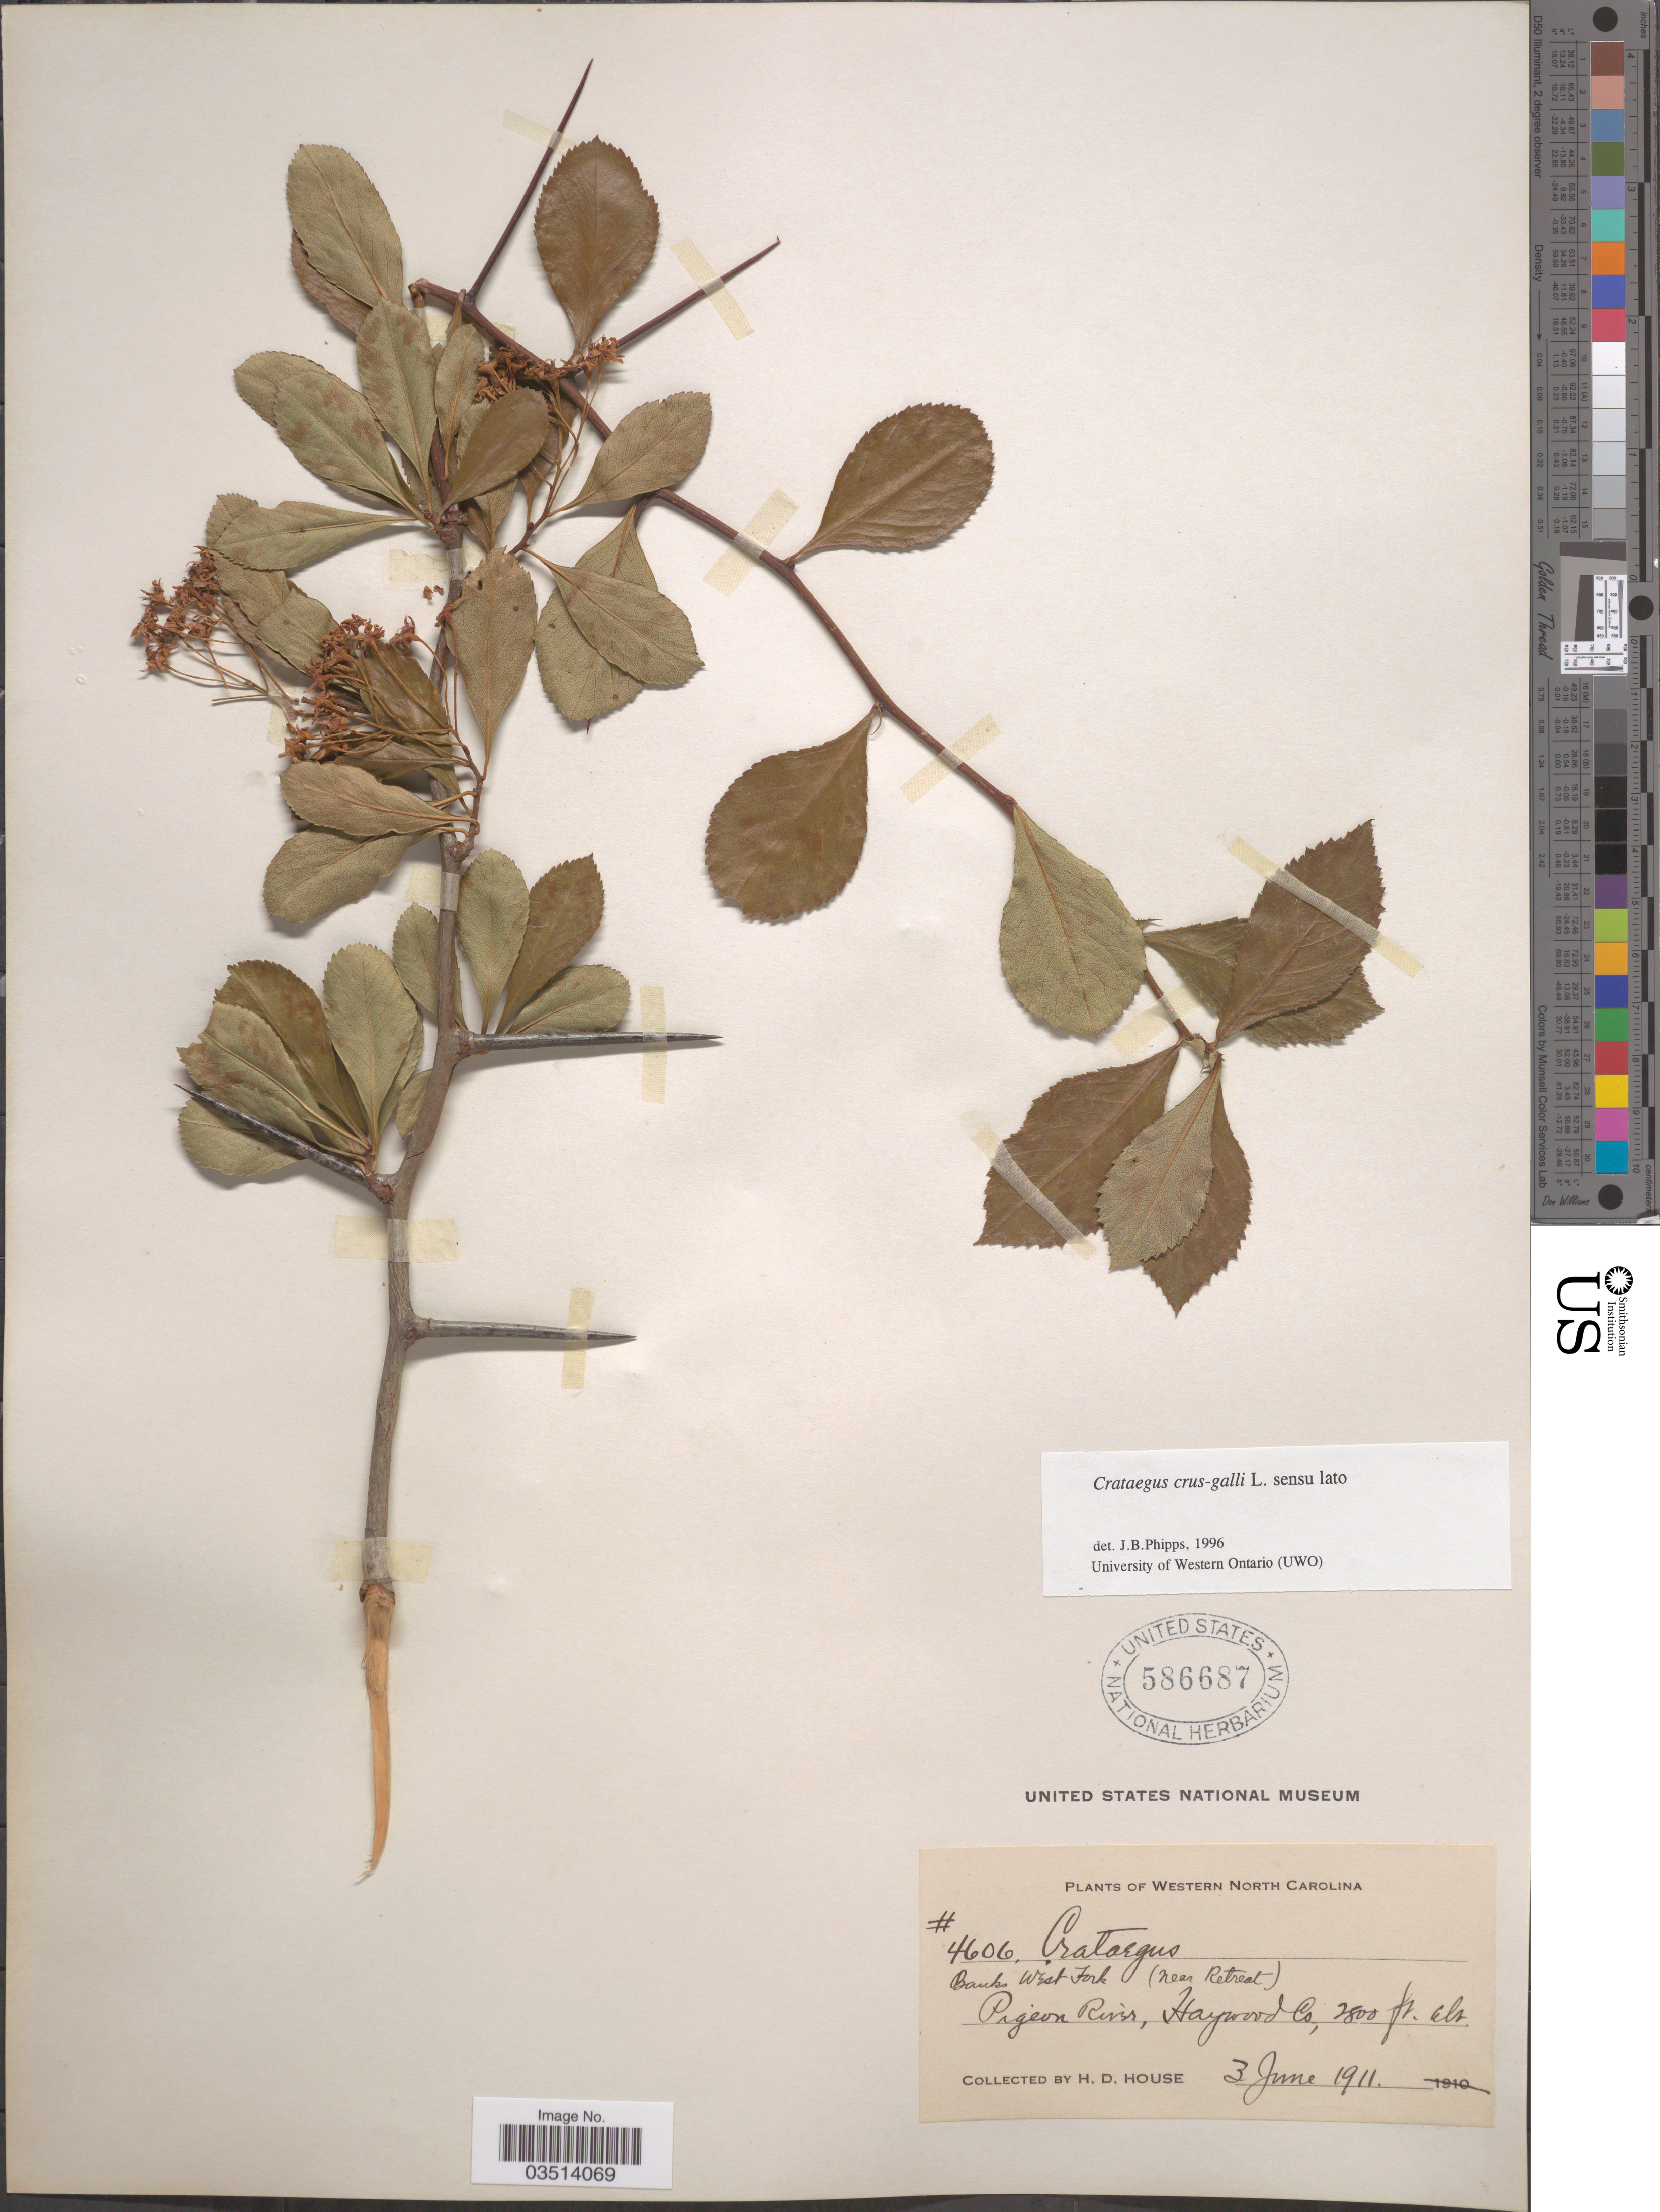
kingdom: Plantae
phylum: Tracheophyta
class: Magnoliopsida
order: Rosales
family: Rosaceae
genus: Crataegus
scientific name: Crataegus crus-galli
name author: L.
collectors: H. D. House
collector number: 4606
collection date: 1911-06-03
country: United States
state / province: North Carolina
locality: Western North Carolina. Banks West Fork (near Retreat). Pigeon River, Haywood Co.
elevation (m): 853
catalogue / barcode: US 586687